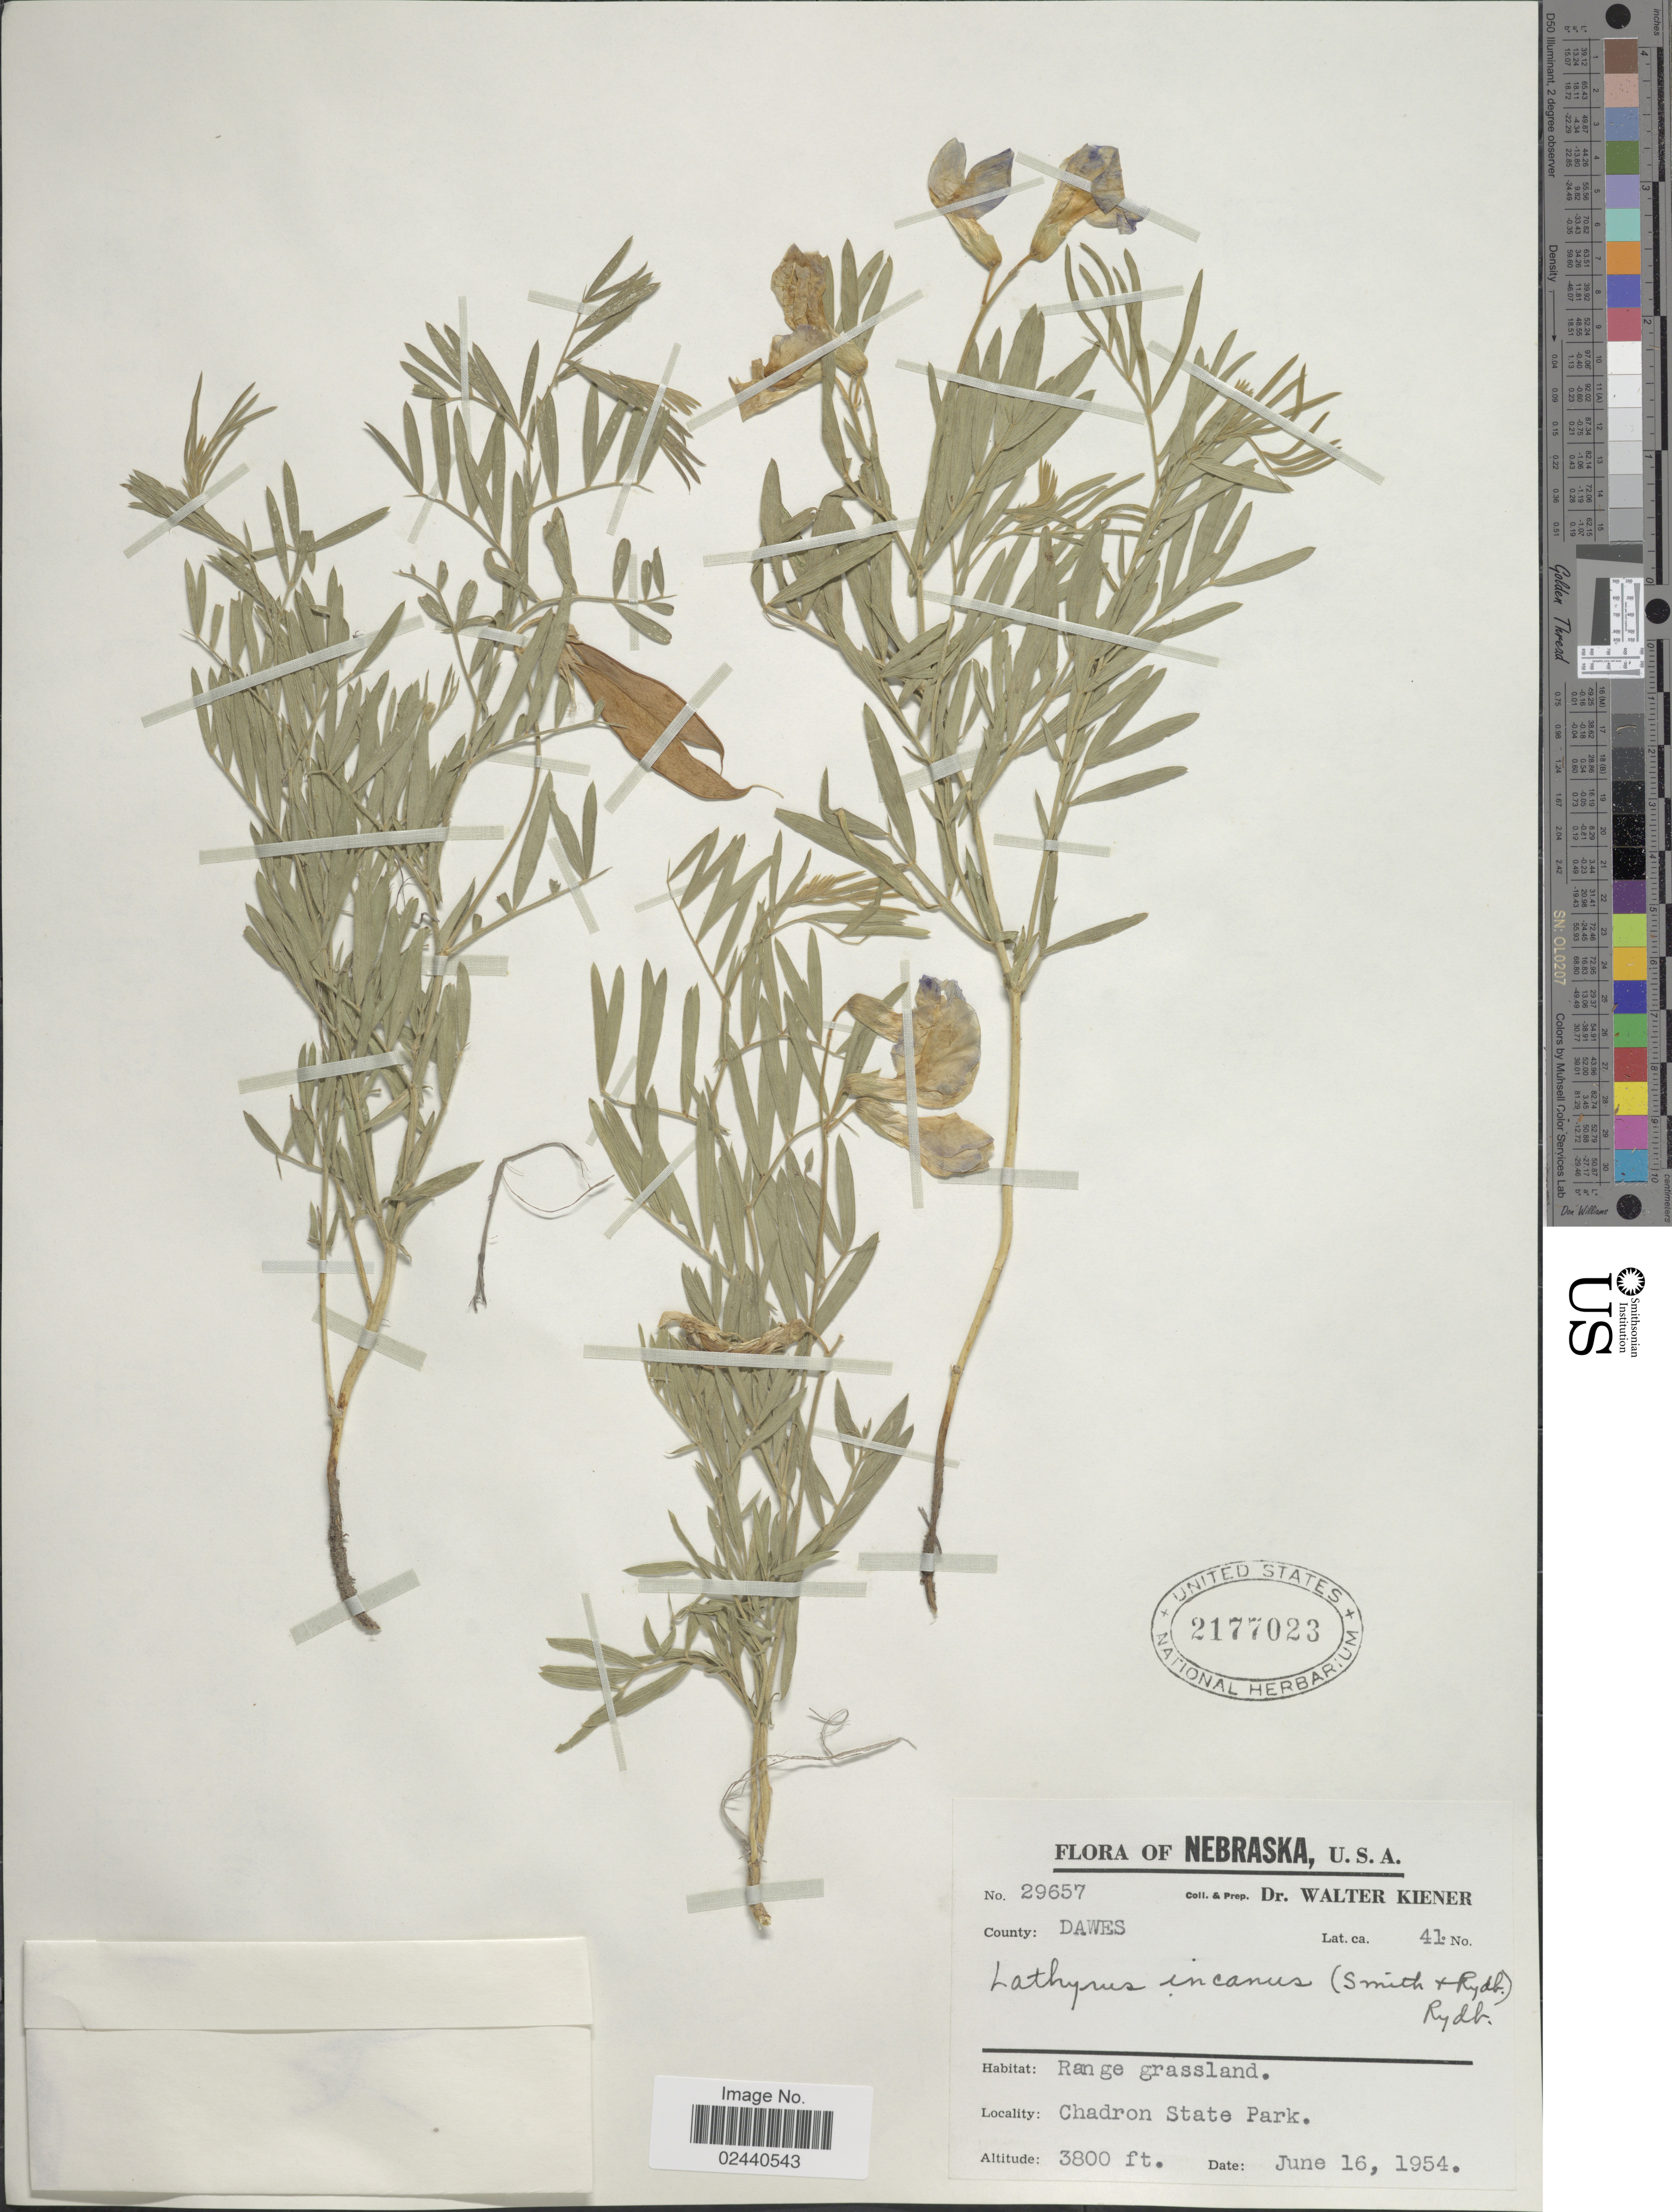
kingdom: Plantae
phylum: Tracheophyta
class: Magnoliopsida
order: Fabales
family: Fabaceae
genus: Lathyrus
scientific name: Lathyrus incanus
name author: (J.G. Sm. & Rydb.) Rydb.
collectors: W. Kiener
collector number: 29657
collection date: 1954-06-16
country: United States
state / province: Nebraska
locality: County: Dawes. Range grassland. Chadron State Park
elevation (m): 1158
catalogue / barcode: US 2177023